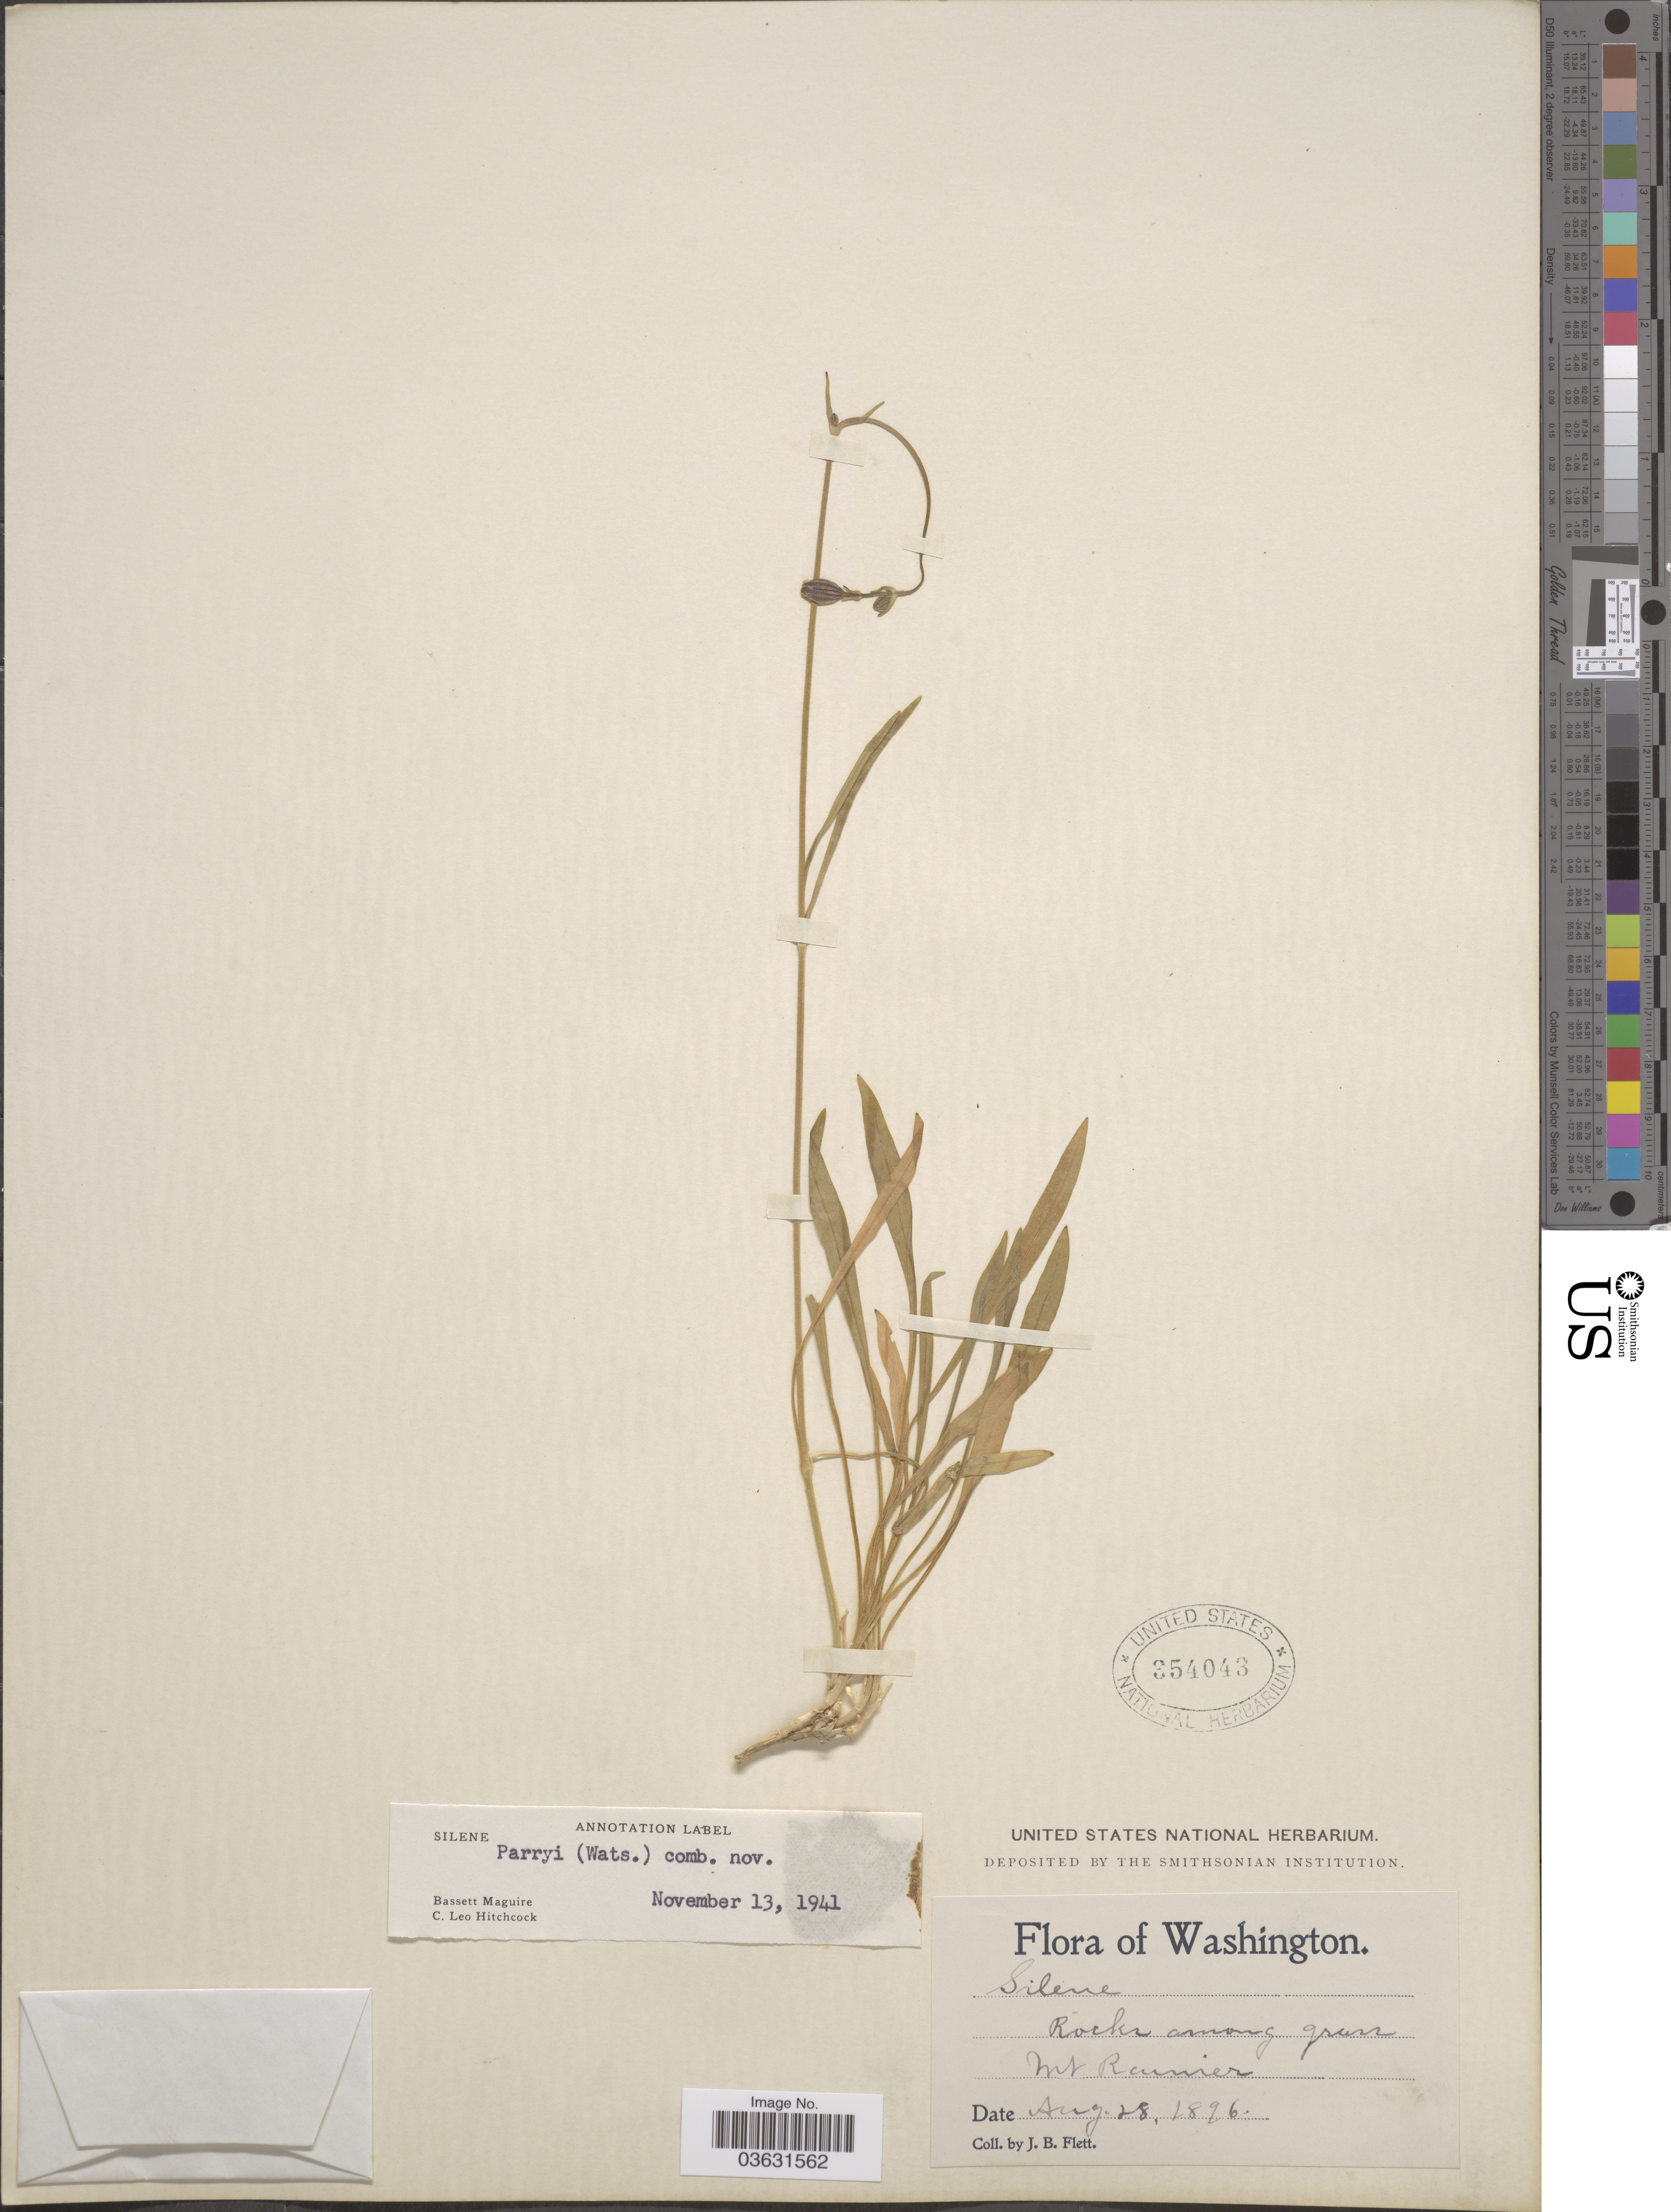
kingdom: Plantae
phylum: Tracheophyta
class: Magnoliopsida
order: Caryophyllales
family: Caryophyllaceae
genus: Silene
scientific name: Silene parryi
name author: (S. Watson) C.L. Hitchc. & Maguire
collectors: J. Flett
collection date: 1896-08-28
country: United States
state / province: Washington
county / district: Pierce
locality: Mt Rainier.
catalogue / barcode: US 354043